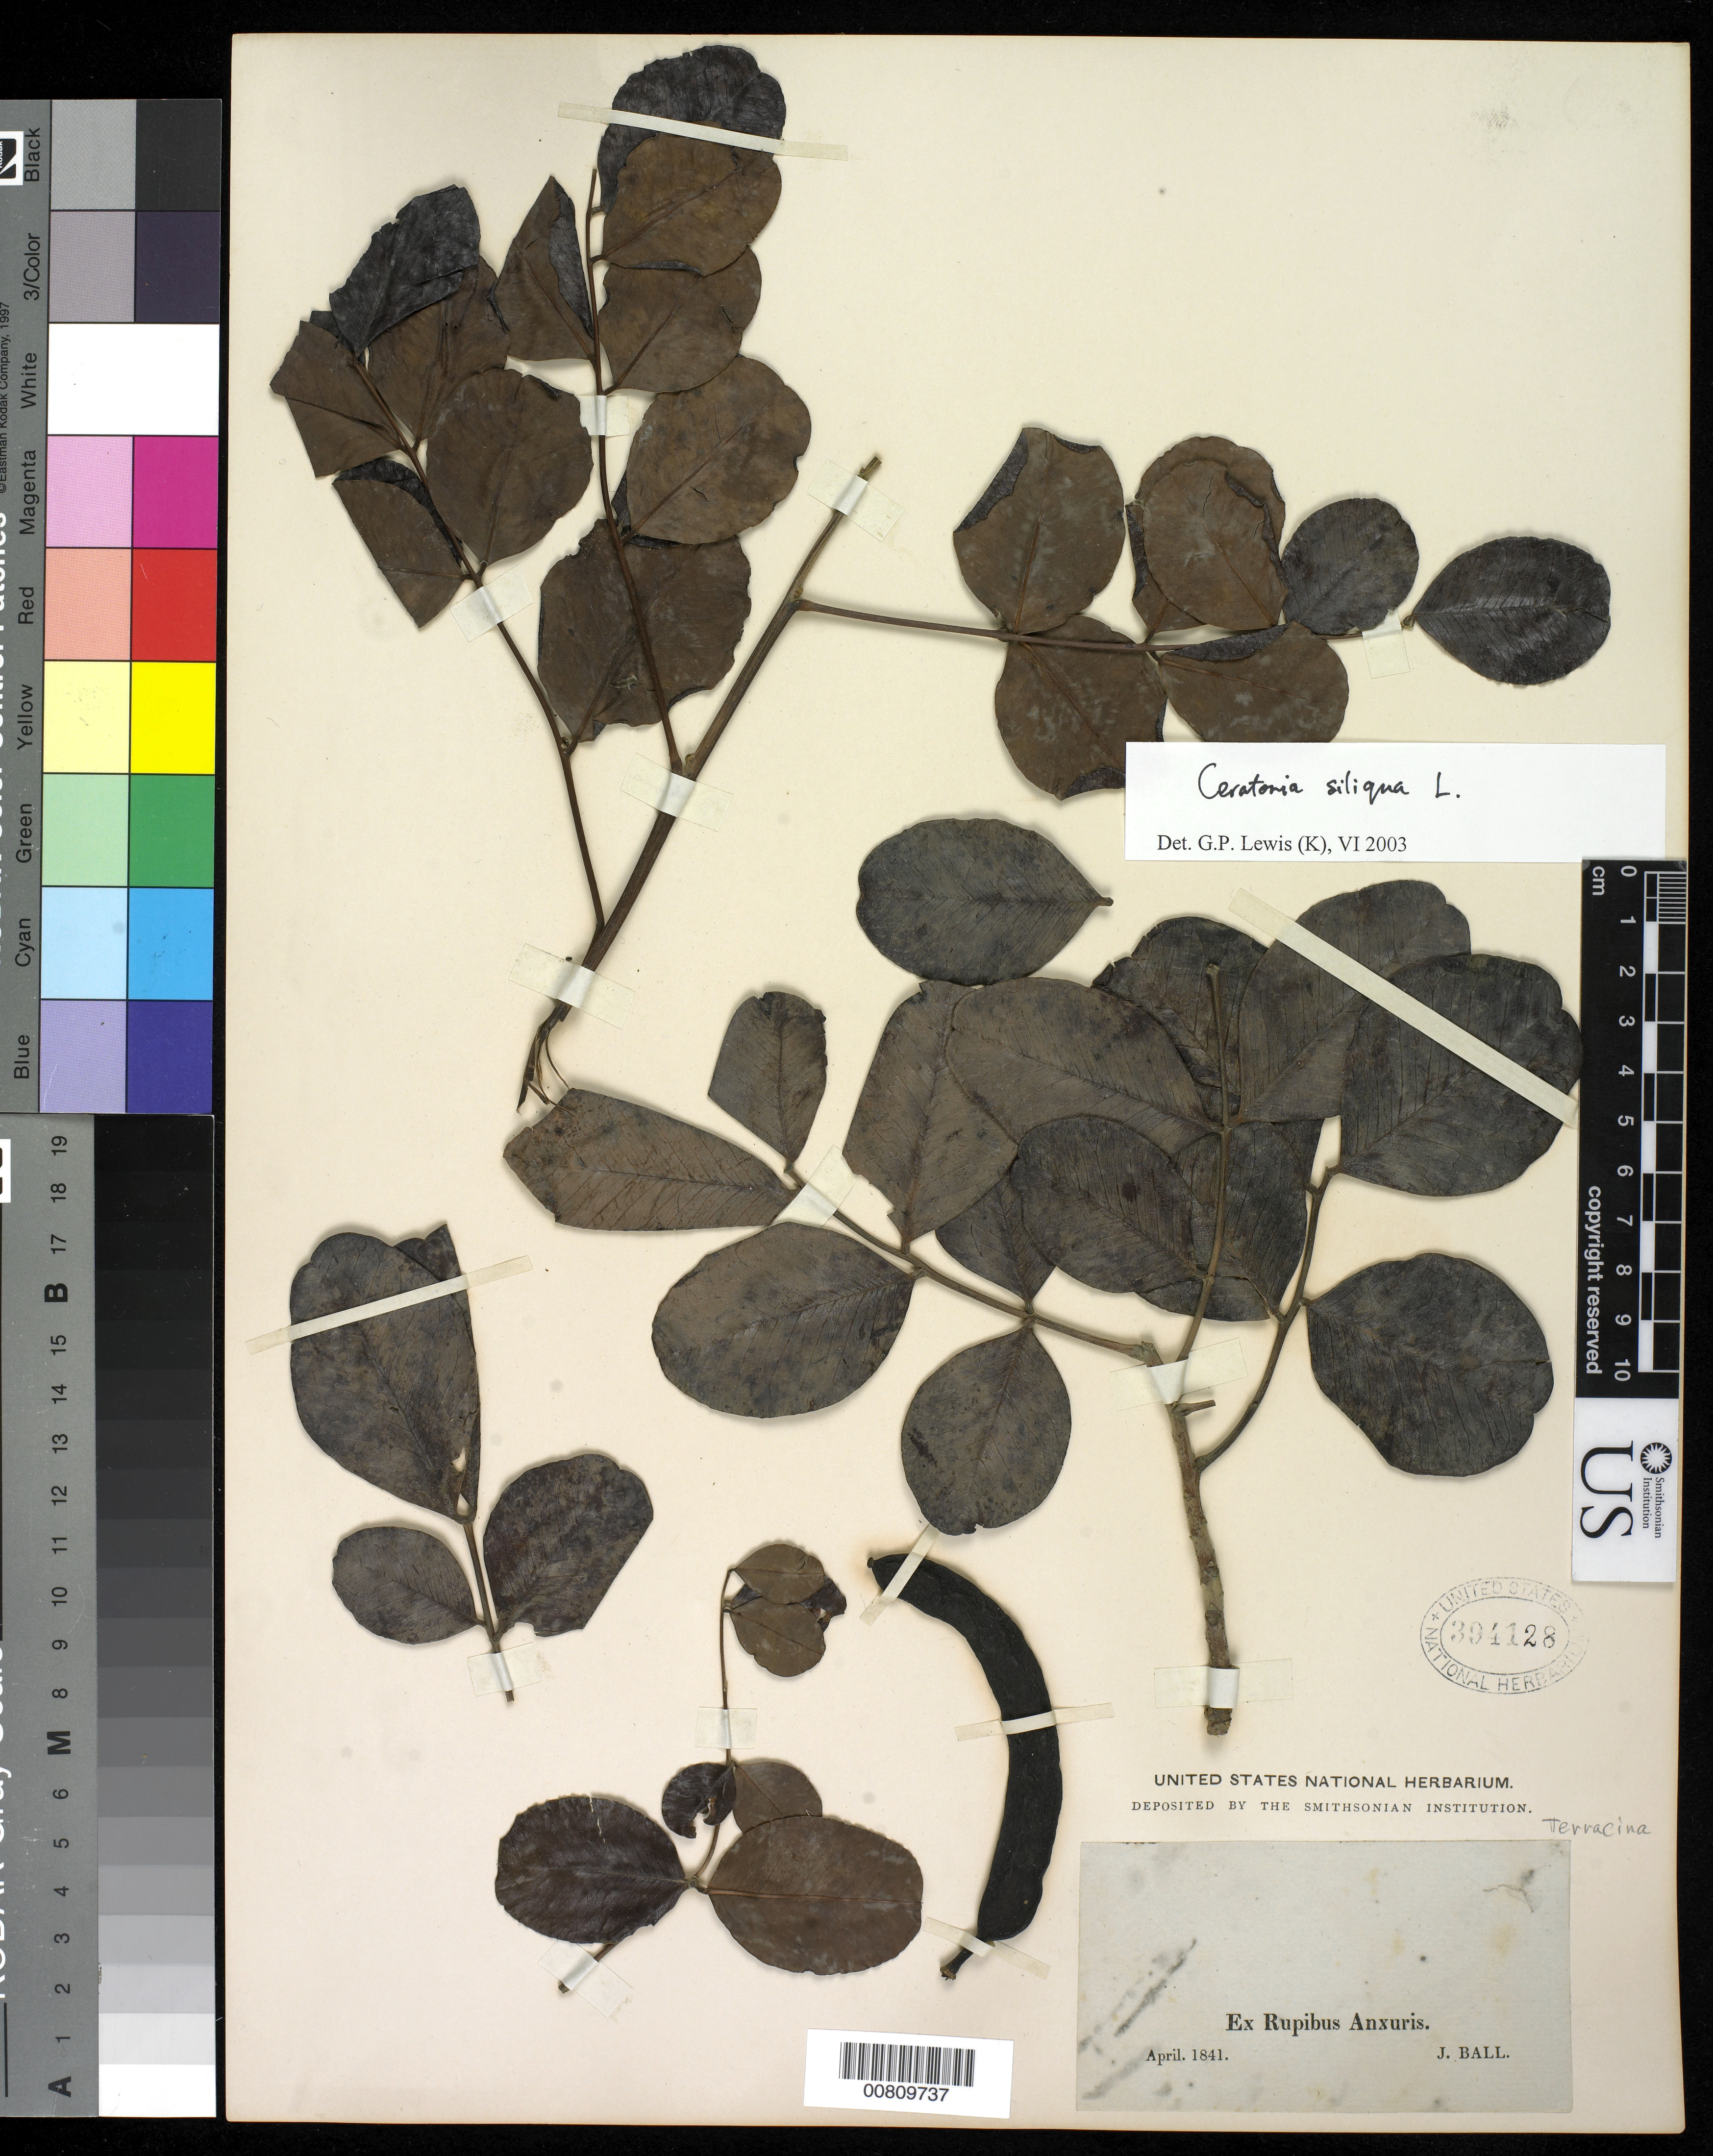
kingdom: Plantae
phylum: Tracheophyta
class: Magnoliopsida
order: Fabales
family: Fabaceae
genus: Ceratonia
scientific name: Ceratonia siliqua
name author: L.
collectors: J. Ball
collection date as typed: Apr 1841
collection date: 1841-04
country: Italy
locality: Anxuris (now Terracina)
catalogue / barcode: US 394128